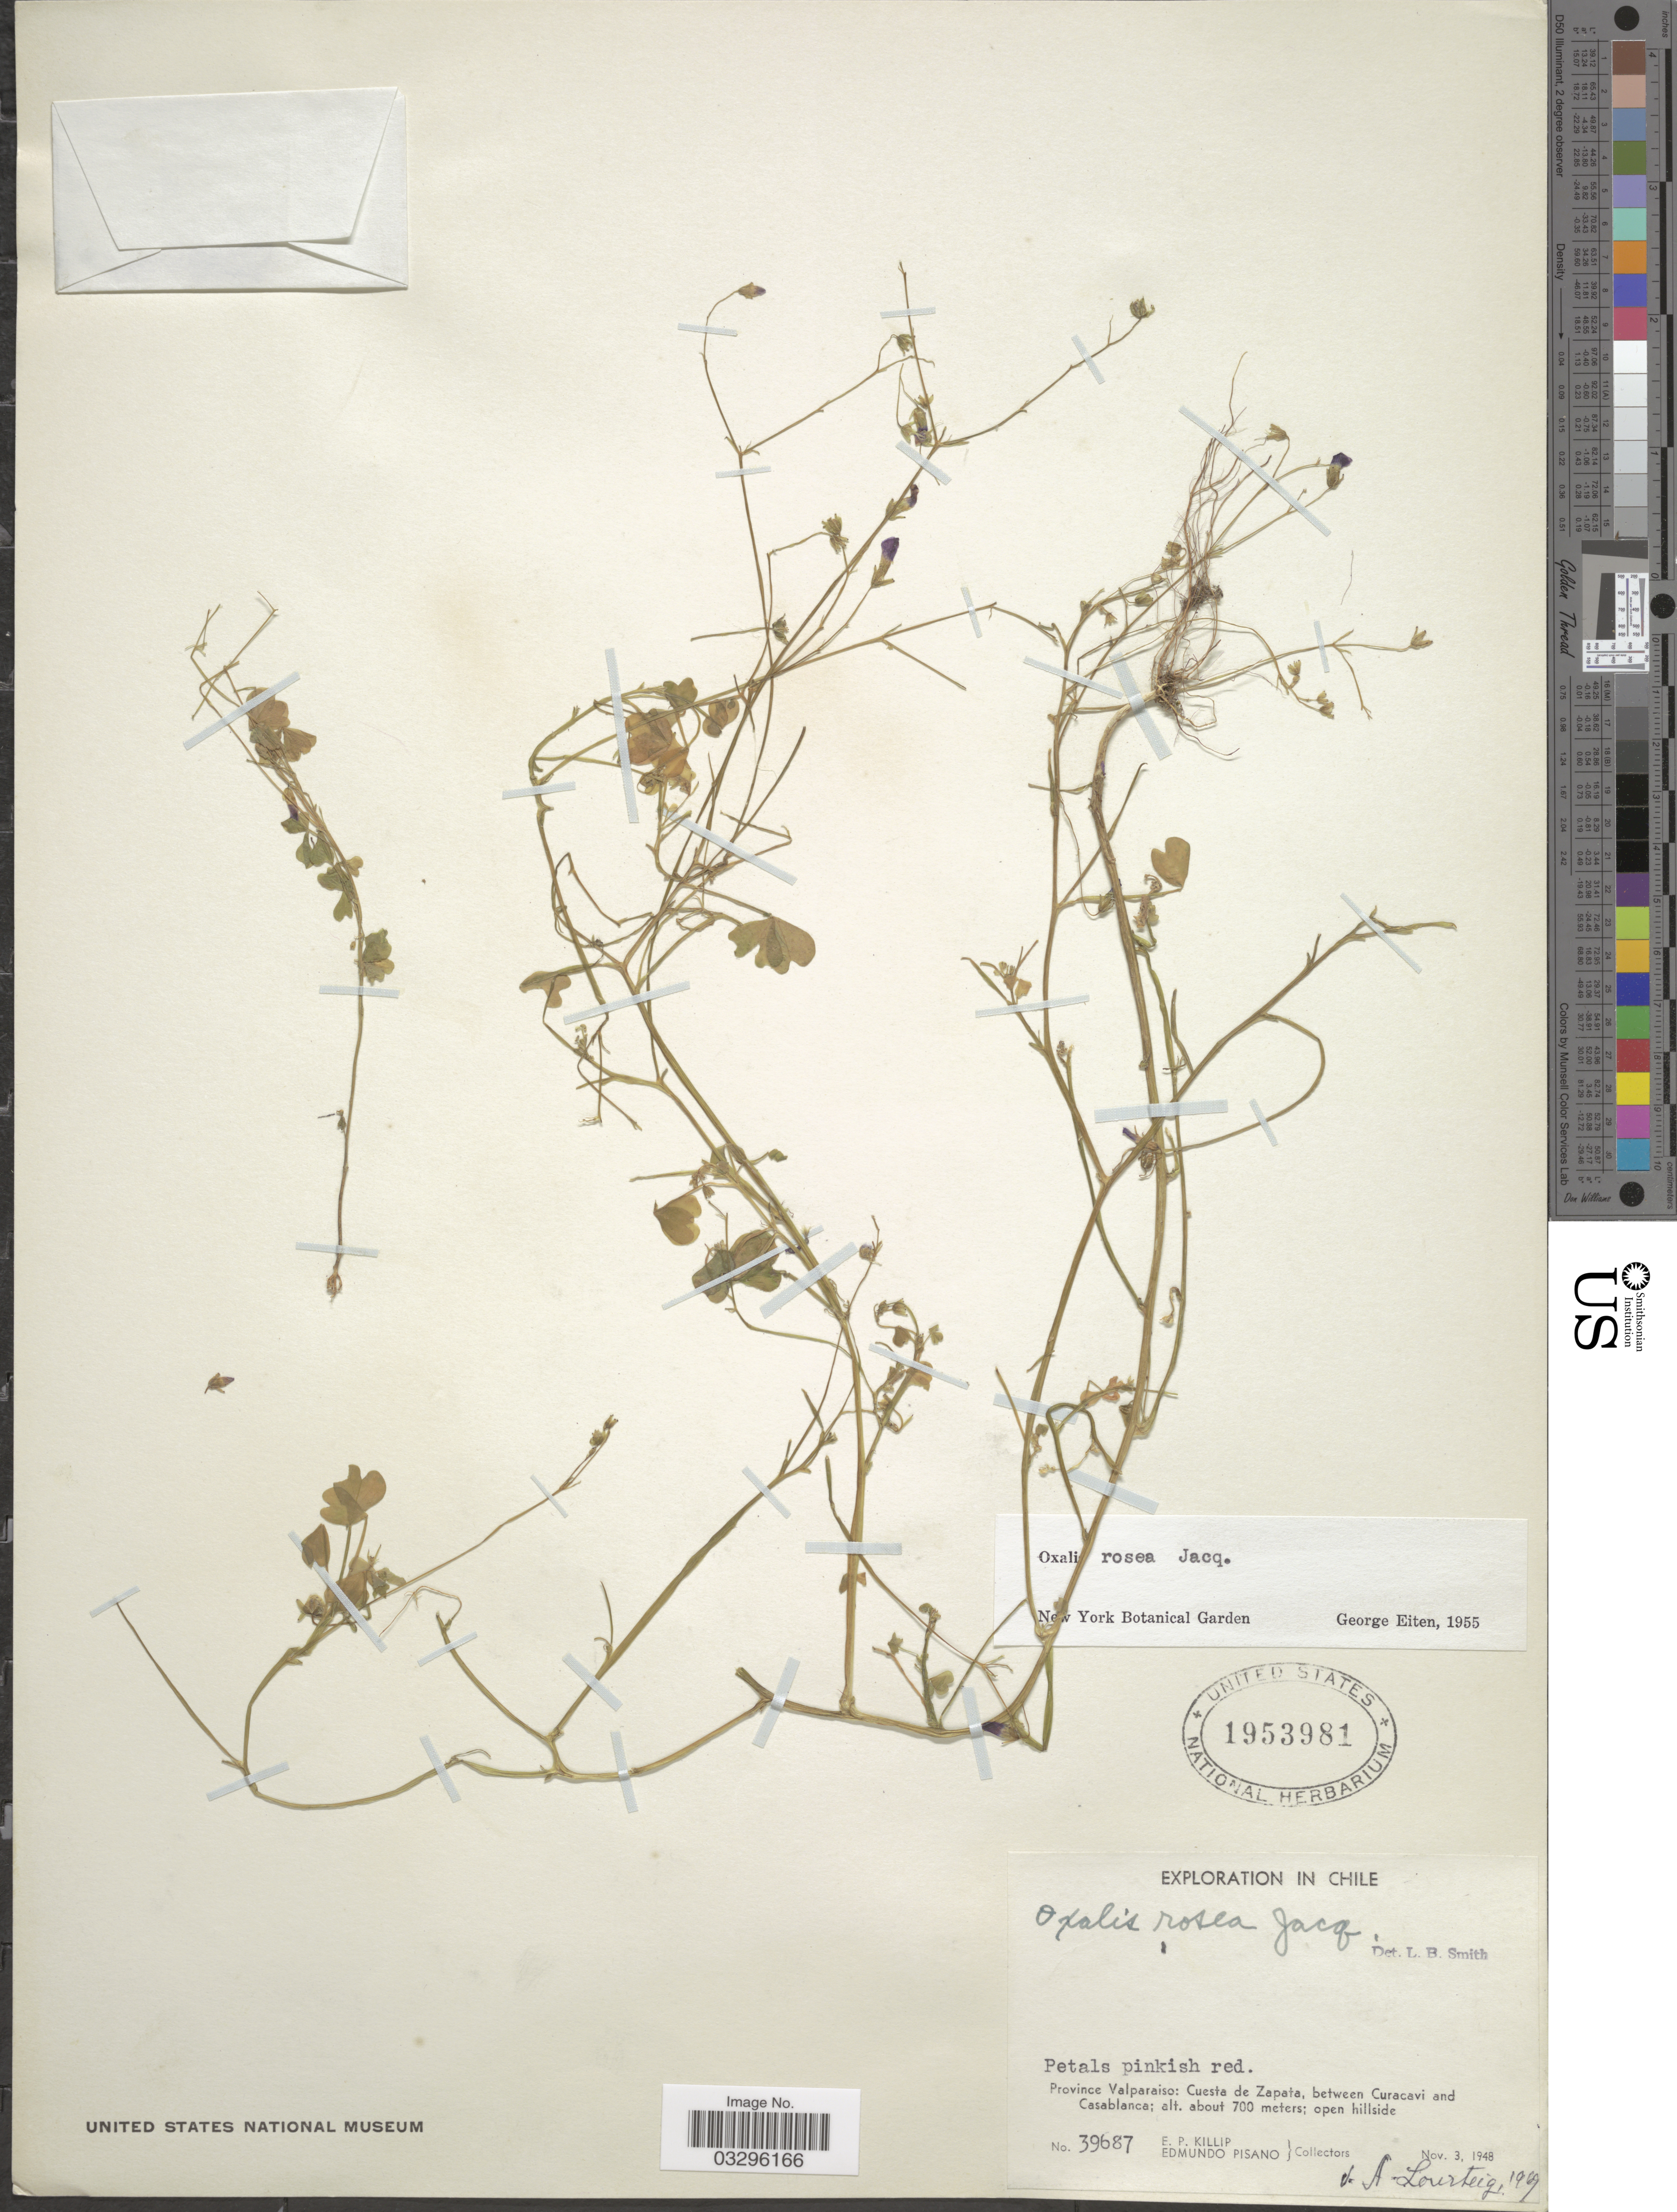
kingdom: Plantae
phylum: Tracheophyta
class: Magnoliopsida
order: Oxalidales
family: Oxalidaceae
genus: Oxalis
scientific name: Oxalis rosea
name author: Jacq.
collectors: E. P. Killip & E. Pisano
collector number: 39687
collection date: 1948-11-03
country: Chile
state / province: Valparaíso (V)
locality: Cuesta de Zapata, between Curacavi and Casablanca.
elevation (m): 700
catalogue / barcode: US 1953981